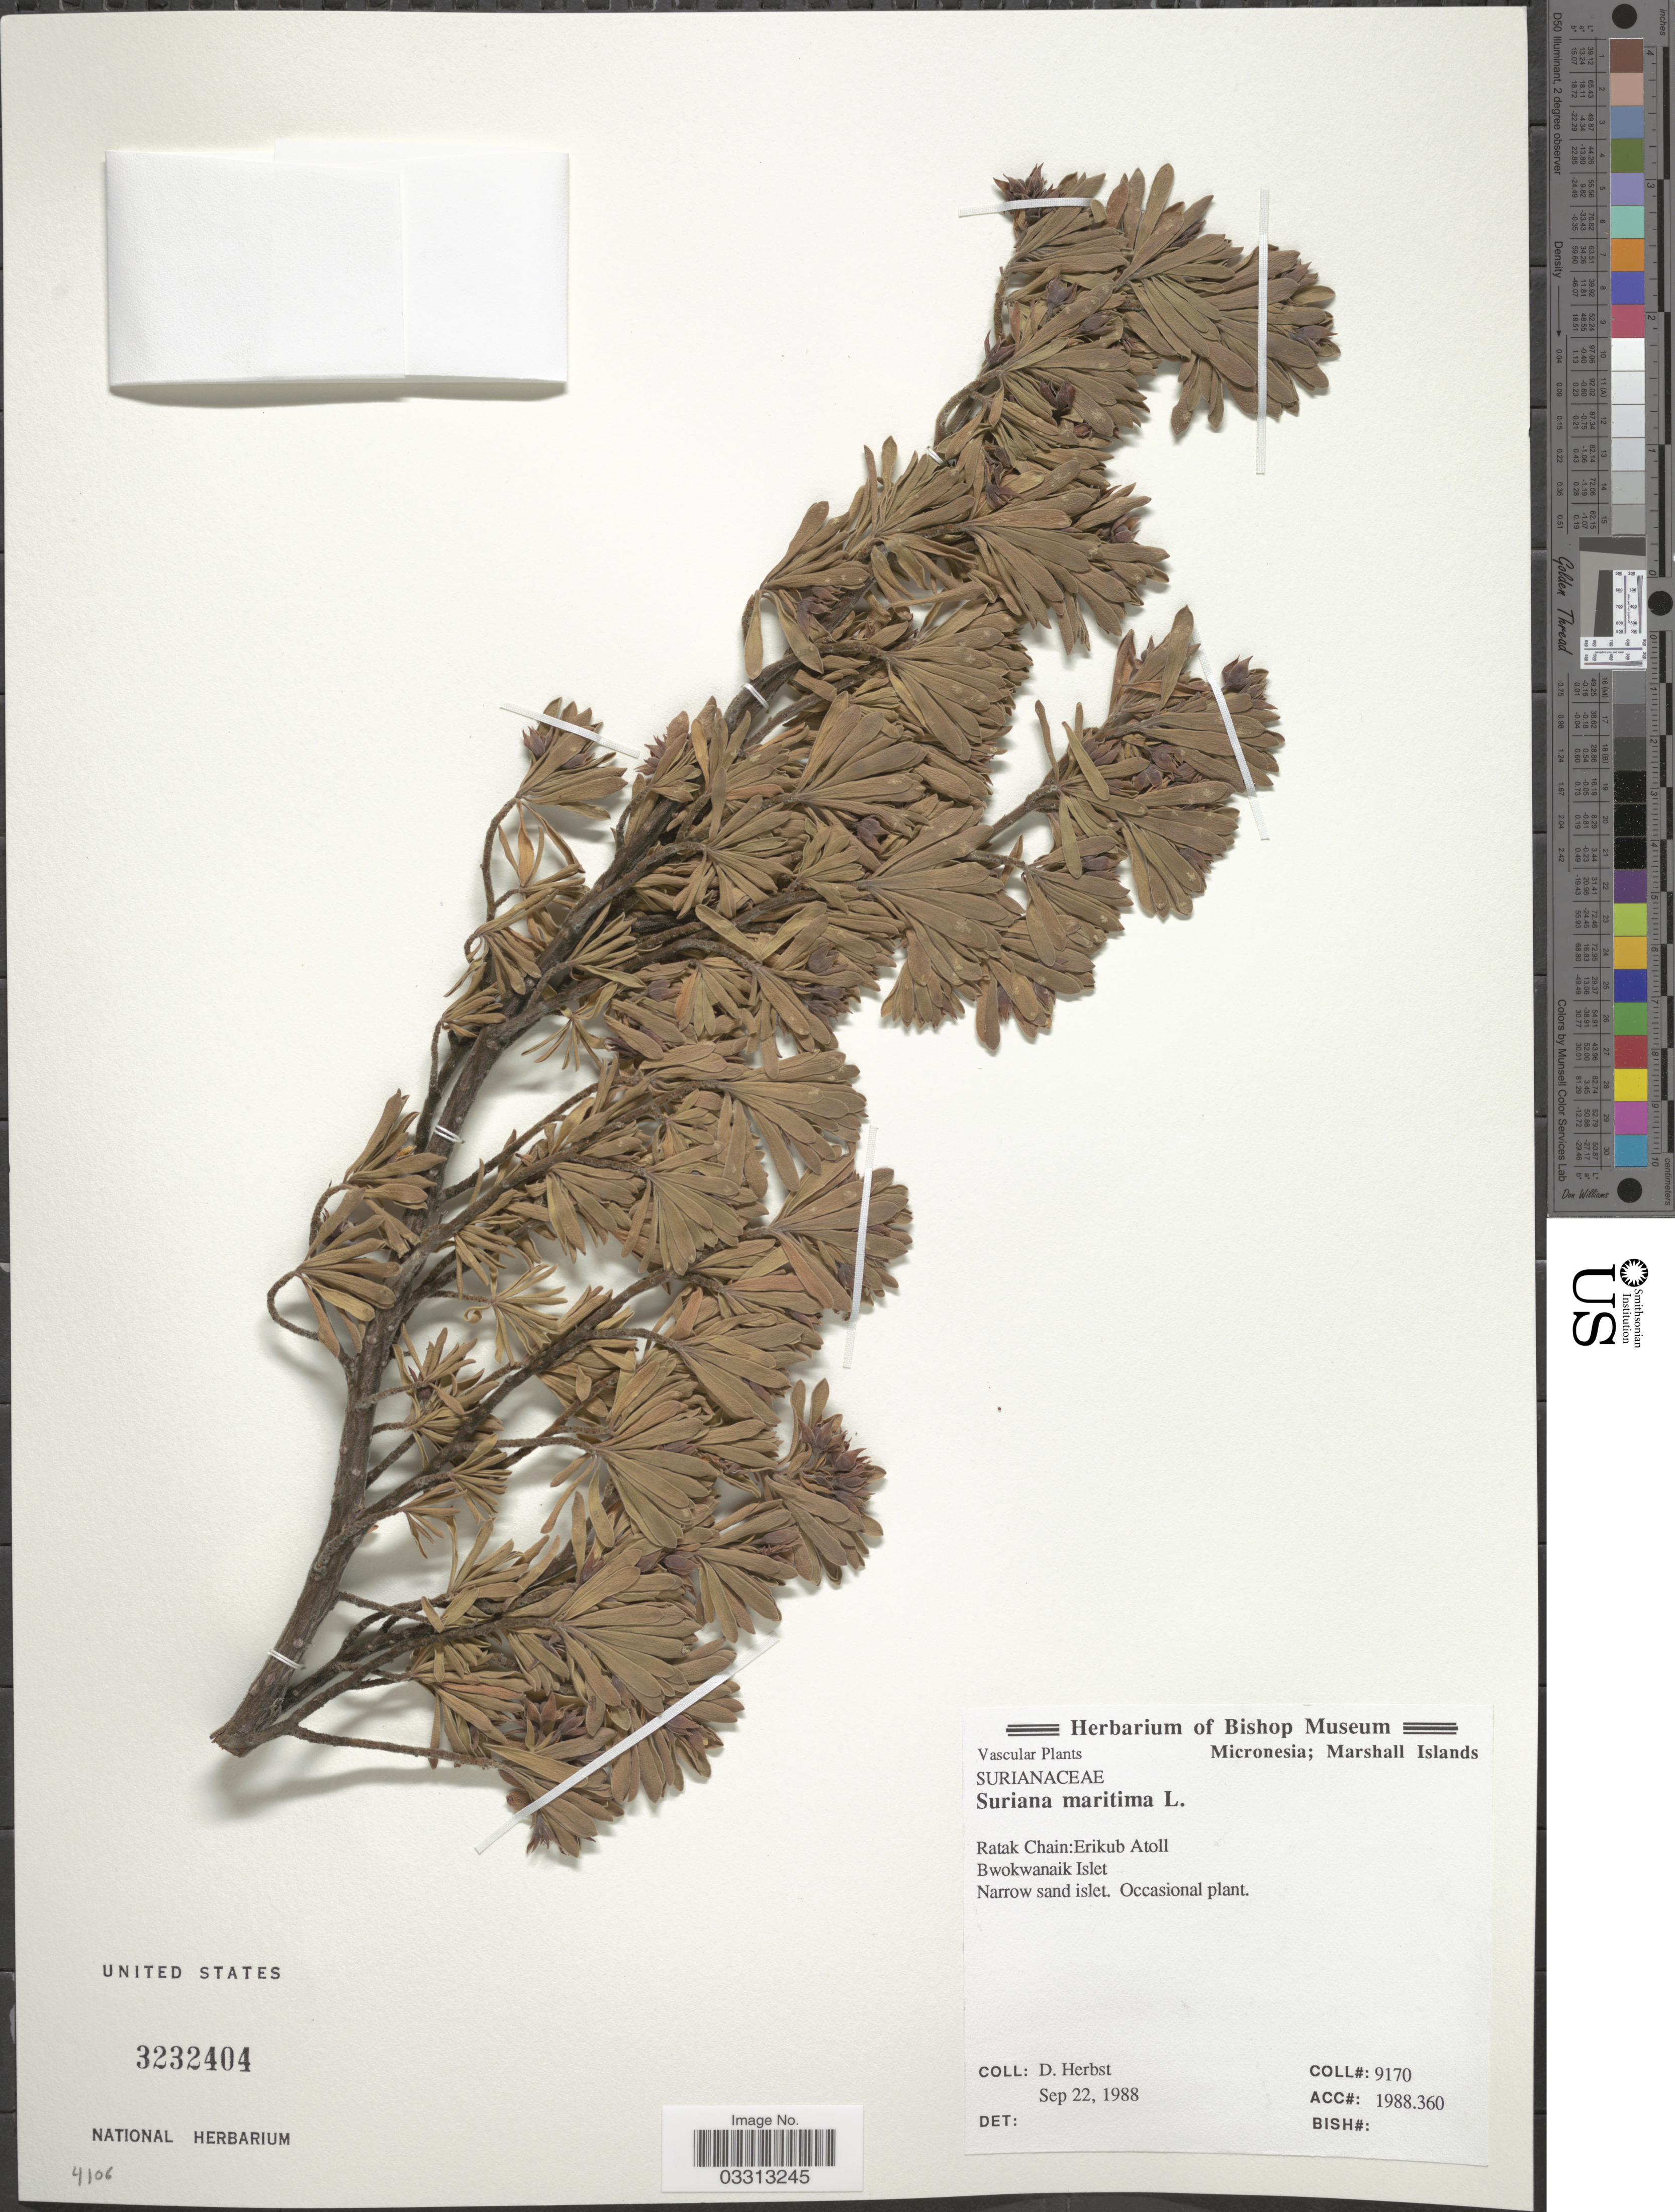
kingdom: Plantae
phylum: Tracheophyta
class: Magnoliopsida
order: Fabales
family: Surianaceae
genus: Suriana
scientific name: Suriana maritima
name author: L.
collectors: D. Herbst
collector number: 9170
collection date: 1988-09-22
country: Marshall Islands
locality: Micronesia. Ratak Chain: Erikub Atoll. Bwokwanaik Islet.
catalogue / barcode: US 3232404